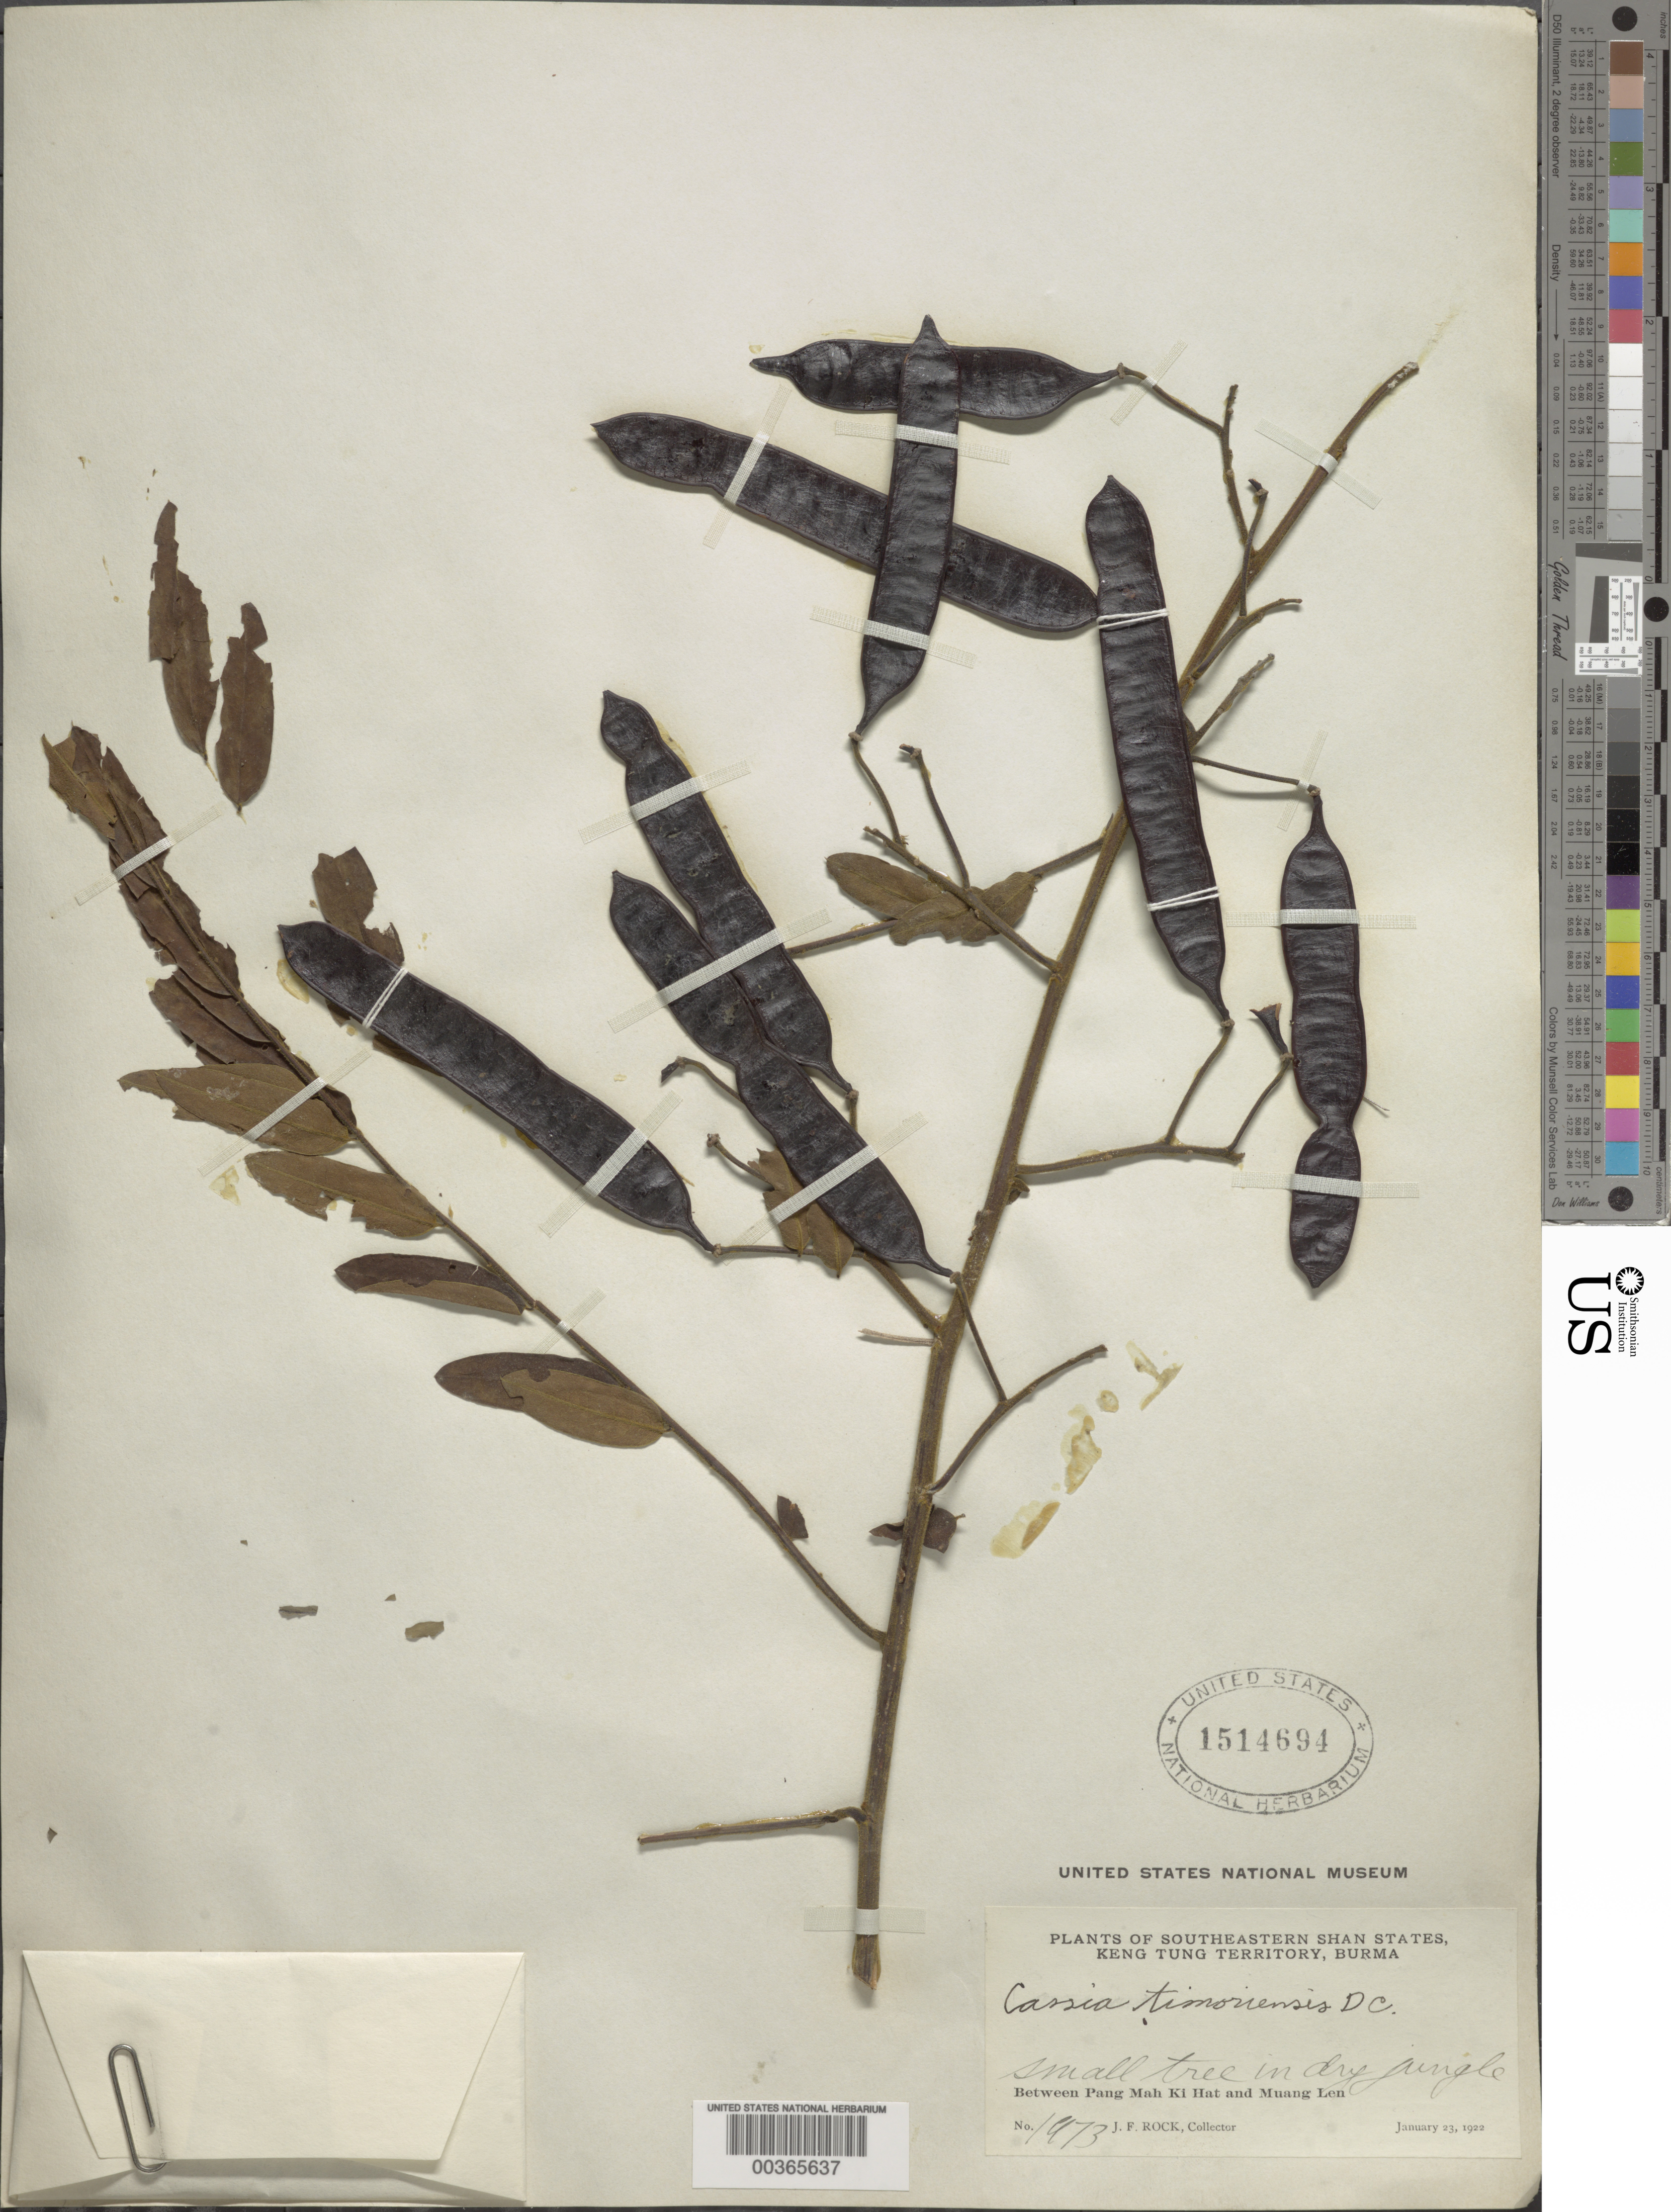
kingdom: Plantae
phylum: Tracheophyta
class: Magnoliopsida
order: Fabales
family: Fabaceae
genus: Senna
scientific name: Senna timorensis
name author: (DC.) H.S. Irwin & Barneby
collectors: J. F. Rock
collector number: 1973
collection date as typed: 23 Jan 1922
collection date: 1922-01-23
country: Myanmar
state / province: Shan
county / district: Eastern Shan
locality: Keng Tung Territory [= Eastern Shan State]; between Pang Mah Ki Hat and Muang Len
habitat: Dry jungle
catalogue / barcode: US 1514694